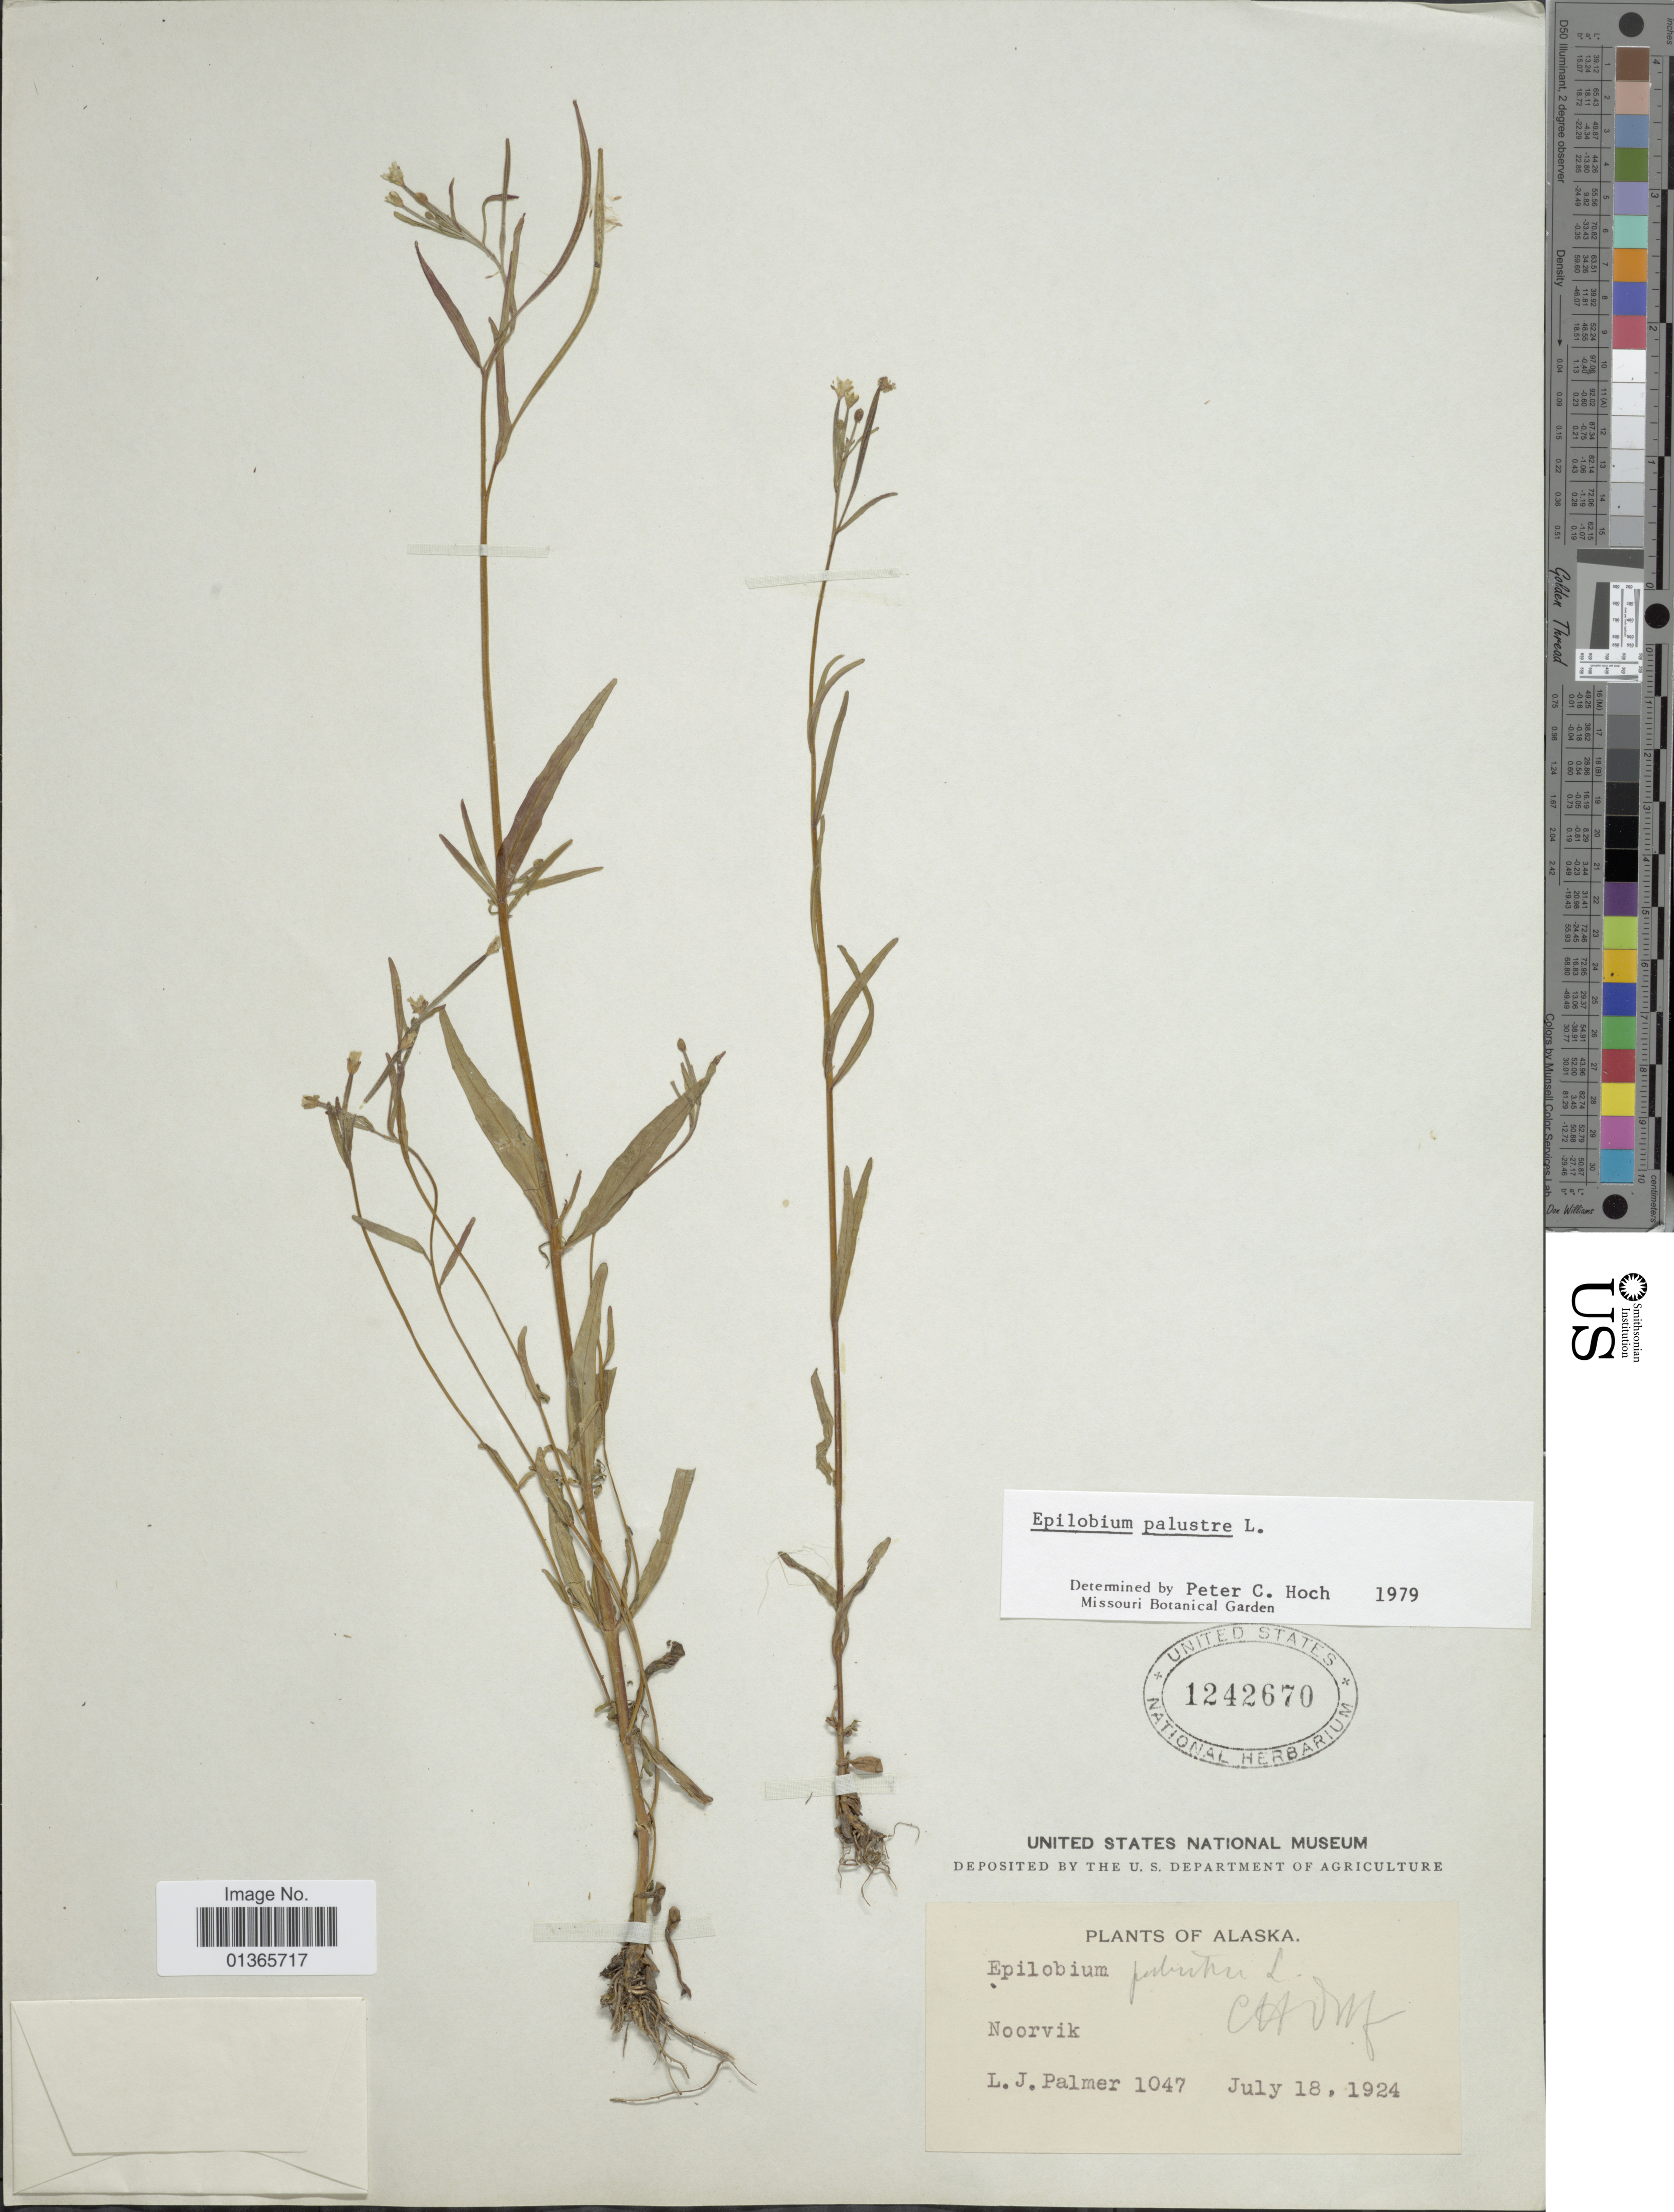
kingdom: Plantae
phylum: Tracheophyta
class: Magnoliopsida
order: Myrtales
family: Onagraceae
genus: Epilobium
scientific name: Epilobium palustre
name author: L.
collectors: L. J. Palmer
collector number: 1047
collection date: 1924-07-18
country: United States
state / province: Alaska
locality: Noorvik.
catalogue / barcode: US 1242670